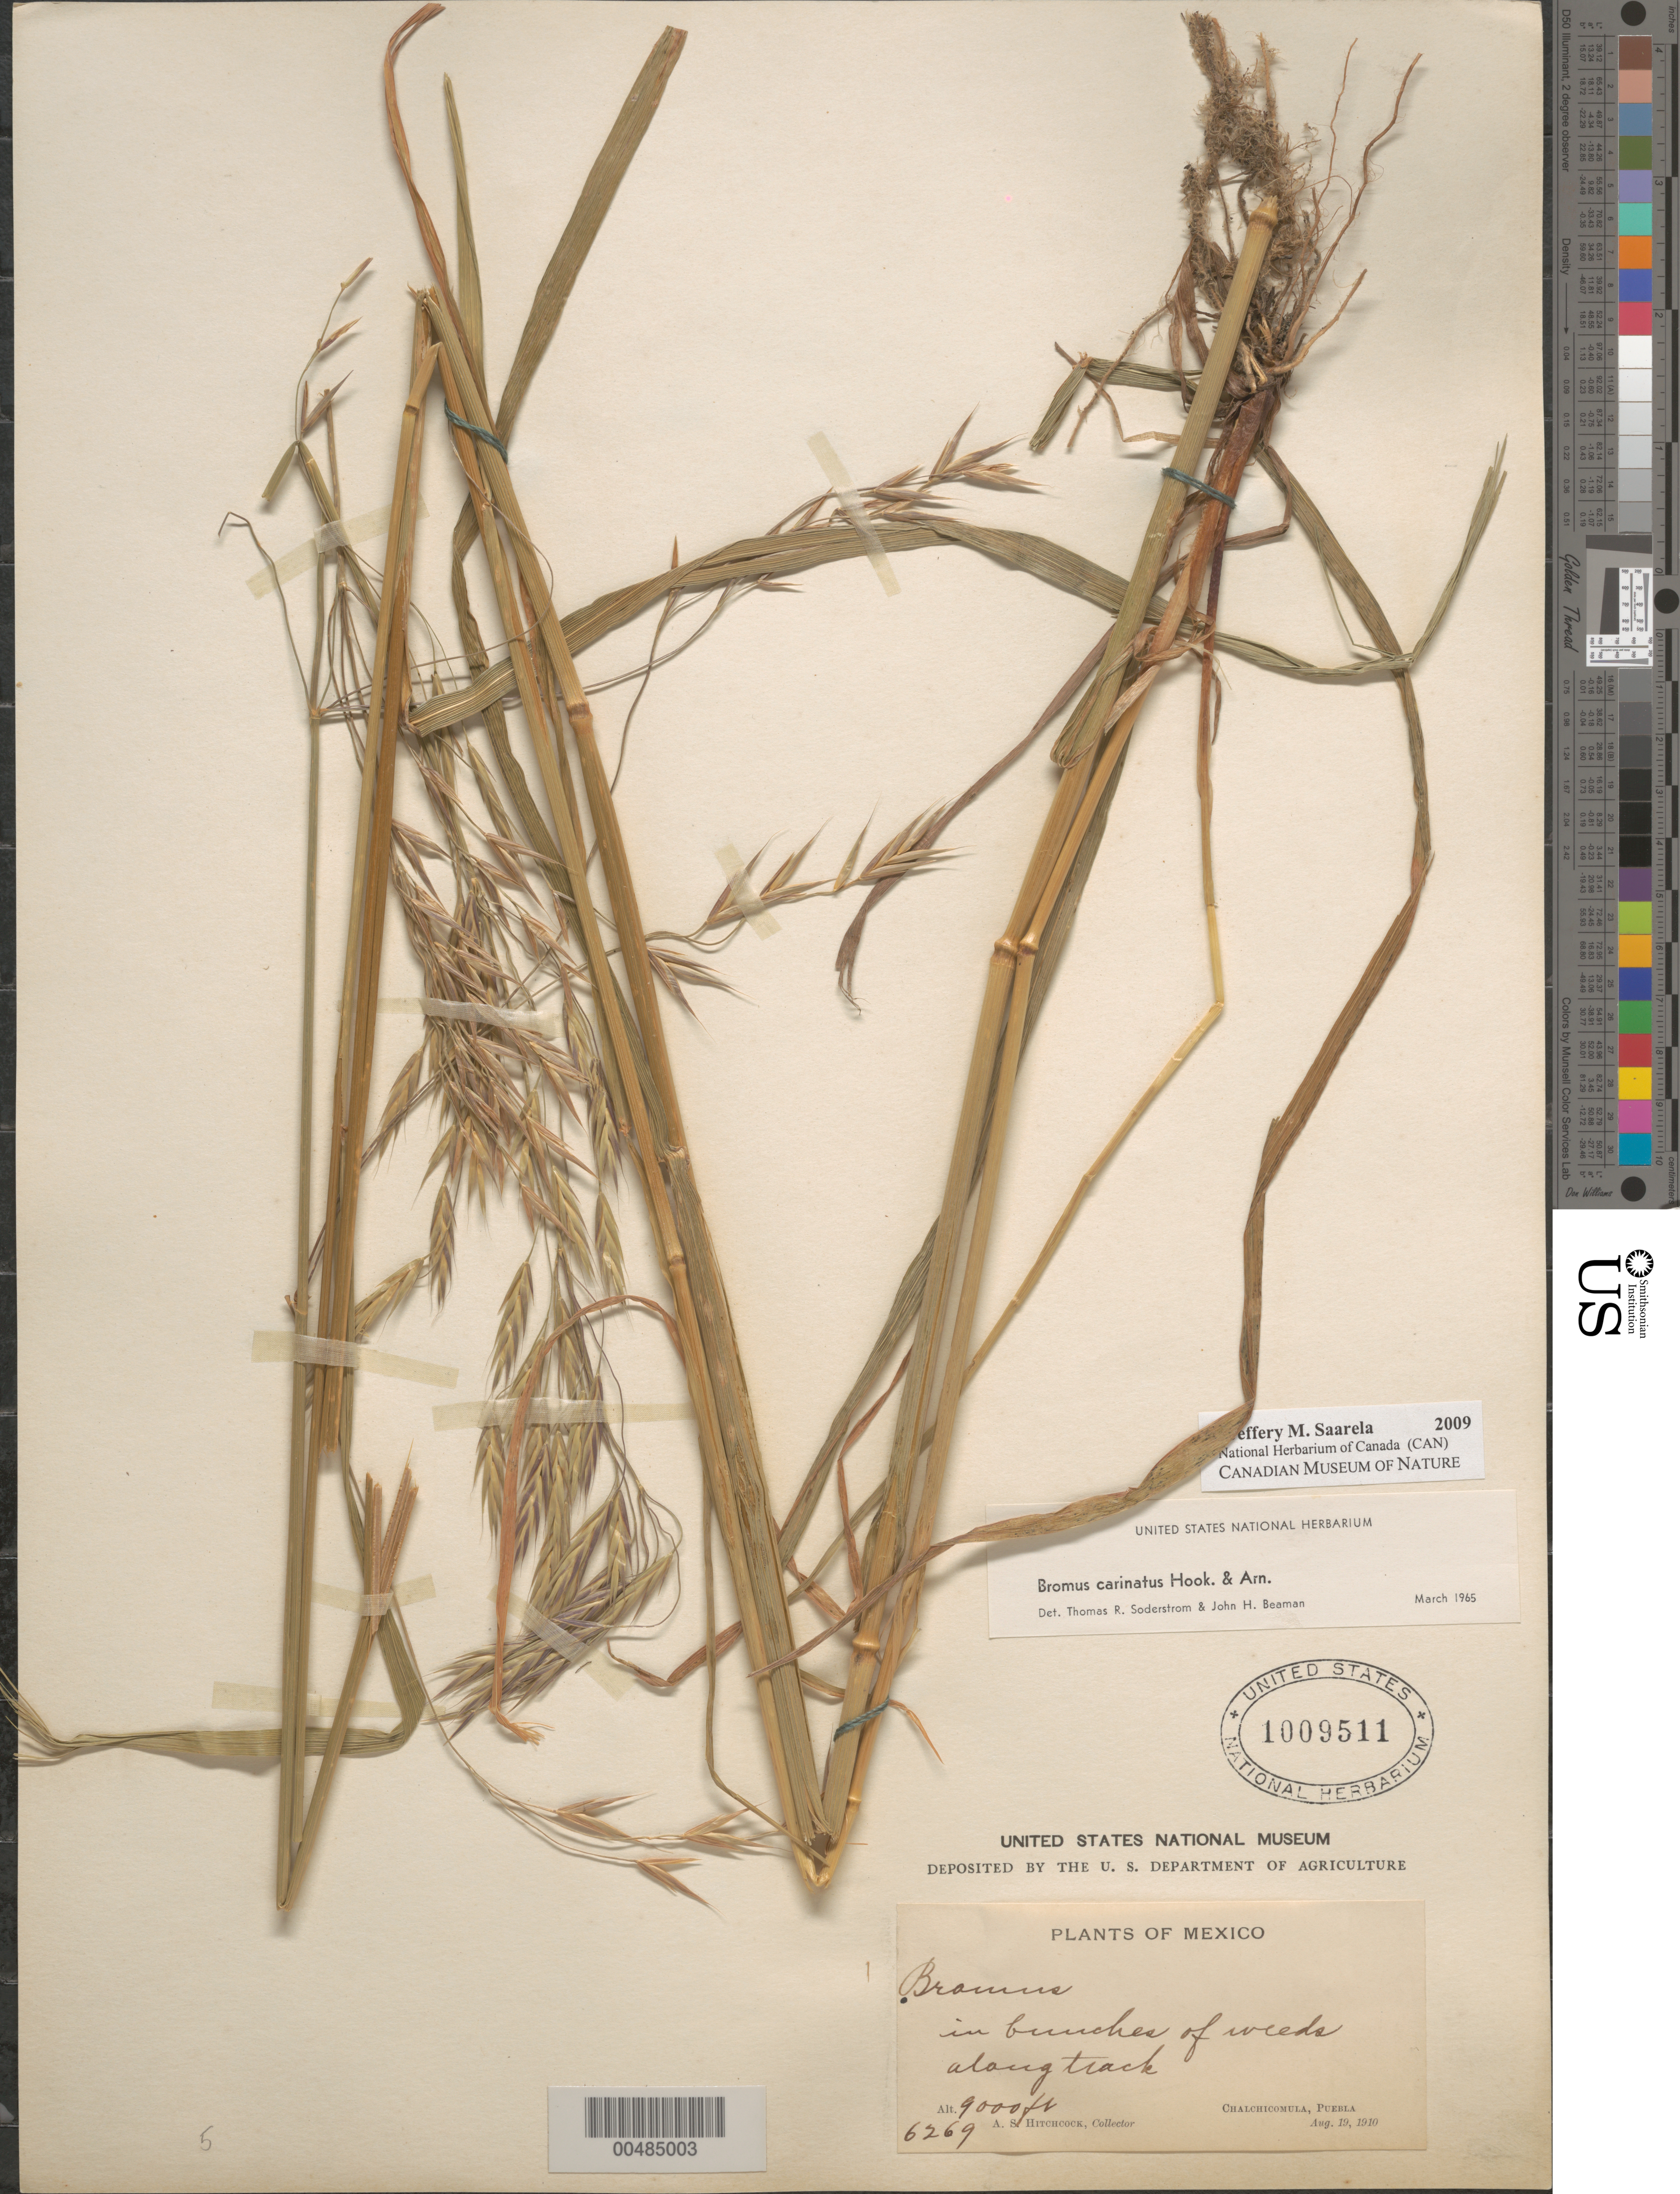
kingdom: Plantae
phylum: Tracheophyta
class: Liliopsida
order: Poales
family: Poaceae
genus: Bromus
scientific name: Bromus carinatus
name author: Hook. & Arn.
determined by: Soderstrom, T. R.; Beaman, J. H.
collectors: A. S. Hitchcock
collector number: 6269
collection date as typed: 19 Aug 1910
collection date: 1910-08-19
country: Mexico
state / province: Puebla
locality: Chalchicomula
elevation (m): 2743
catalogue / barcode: US 1009511